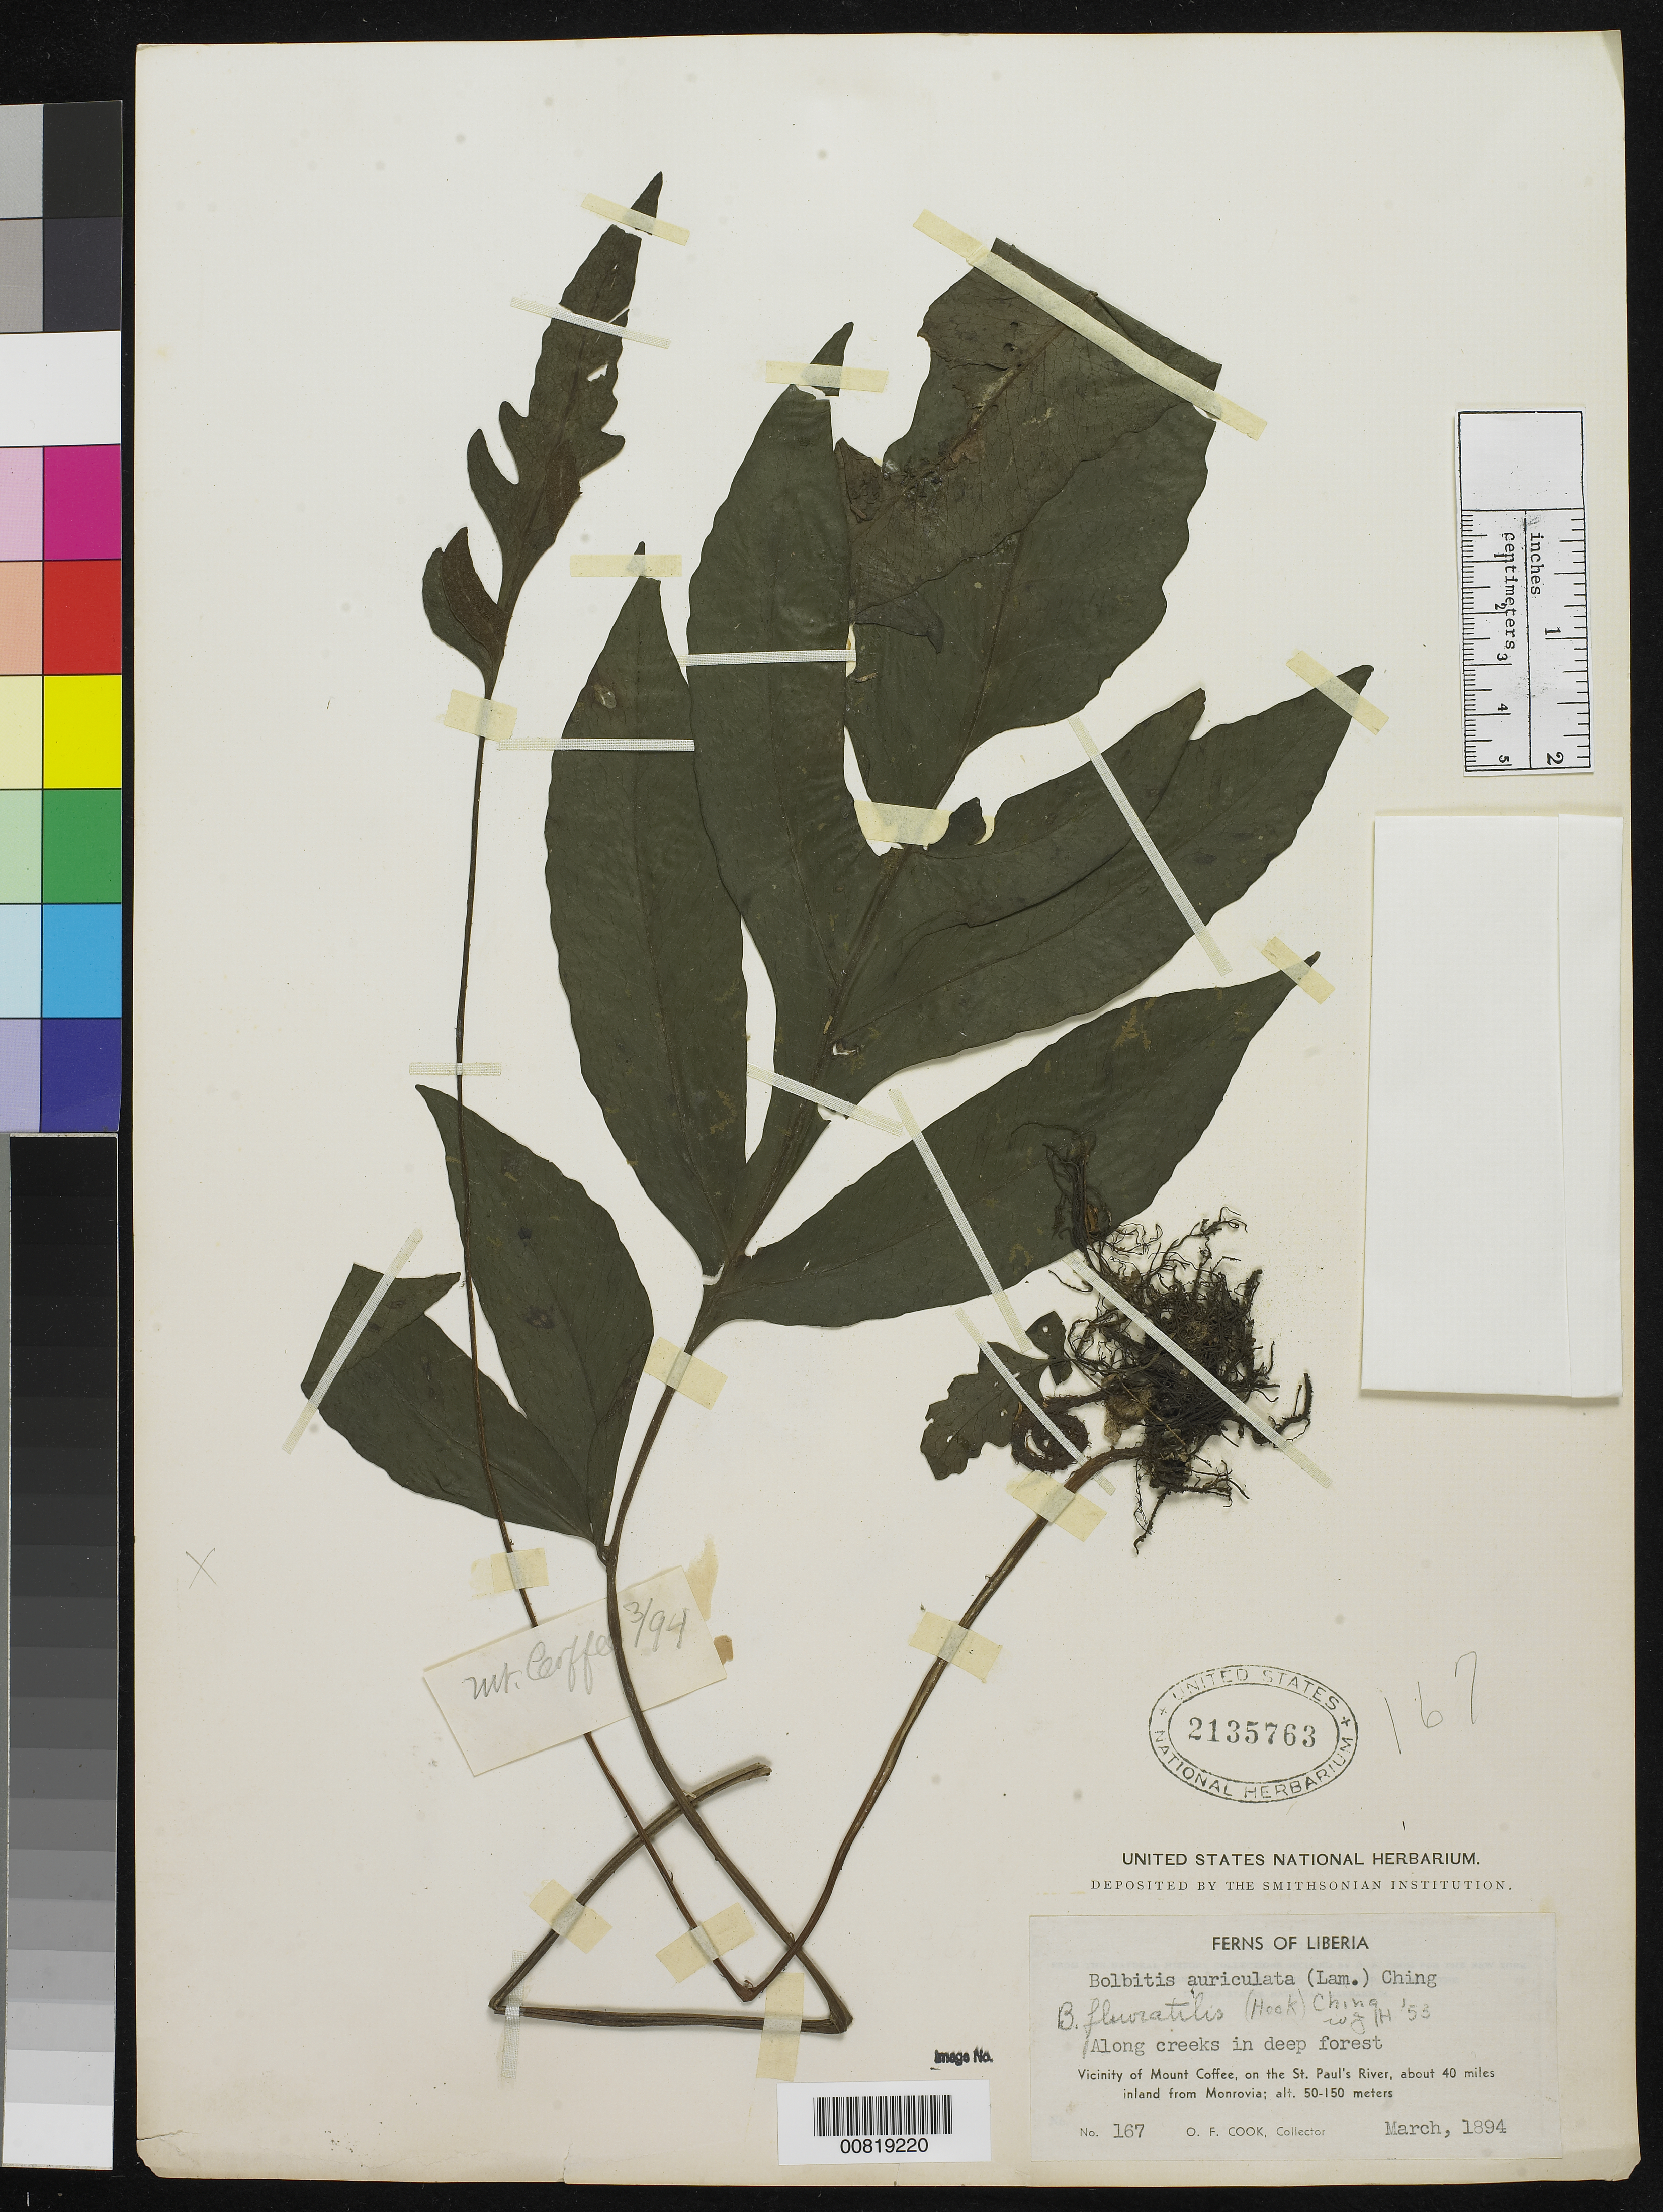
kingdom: Plantae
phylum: Tracheophyta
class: Polypodiopsida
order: Polypodiales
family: Dryopteridaceae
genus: Bolbitis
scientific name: Bolbitis fluviatilis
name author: (Hook.) Ching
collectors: O. F. Cook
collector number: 167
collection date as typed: Mar 1894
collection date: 1894-03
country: Liberia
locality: Vicinity of Mt. Coffee, on the St. Paul's River, about 40 miles inland from Monrovia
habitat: Deep forest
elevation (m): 50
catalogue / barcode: US 2135763